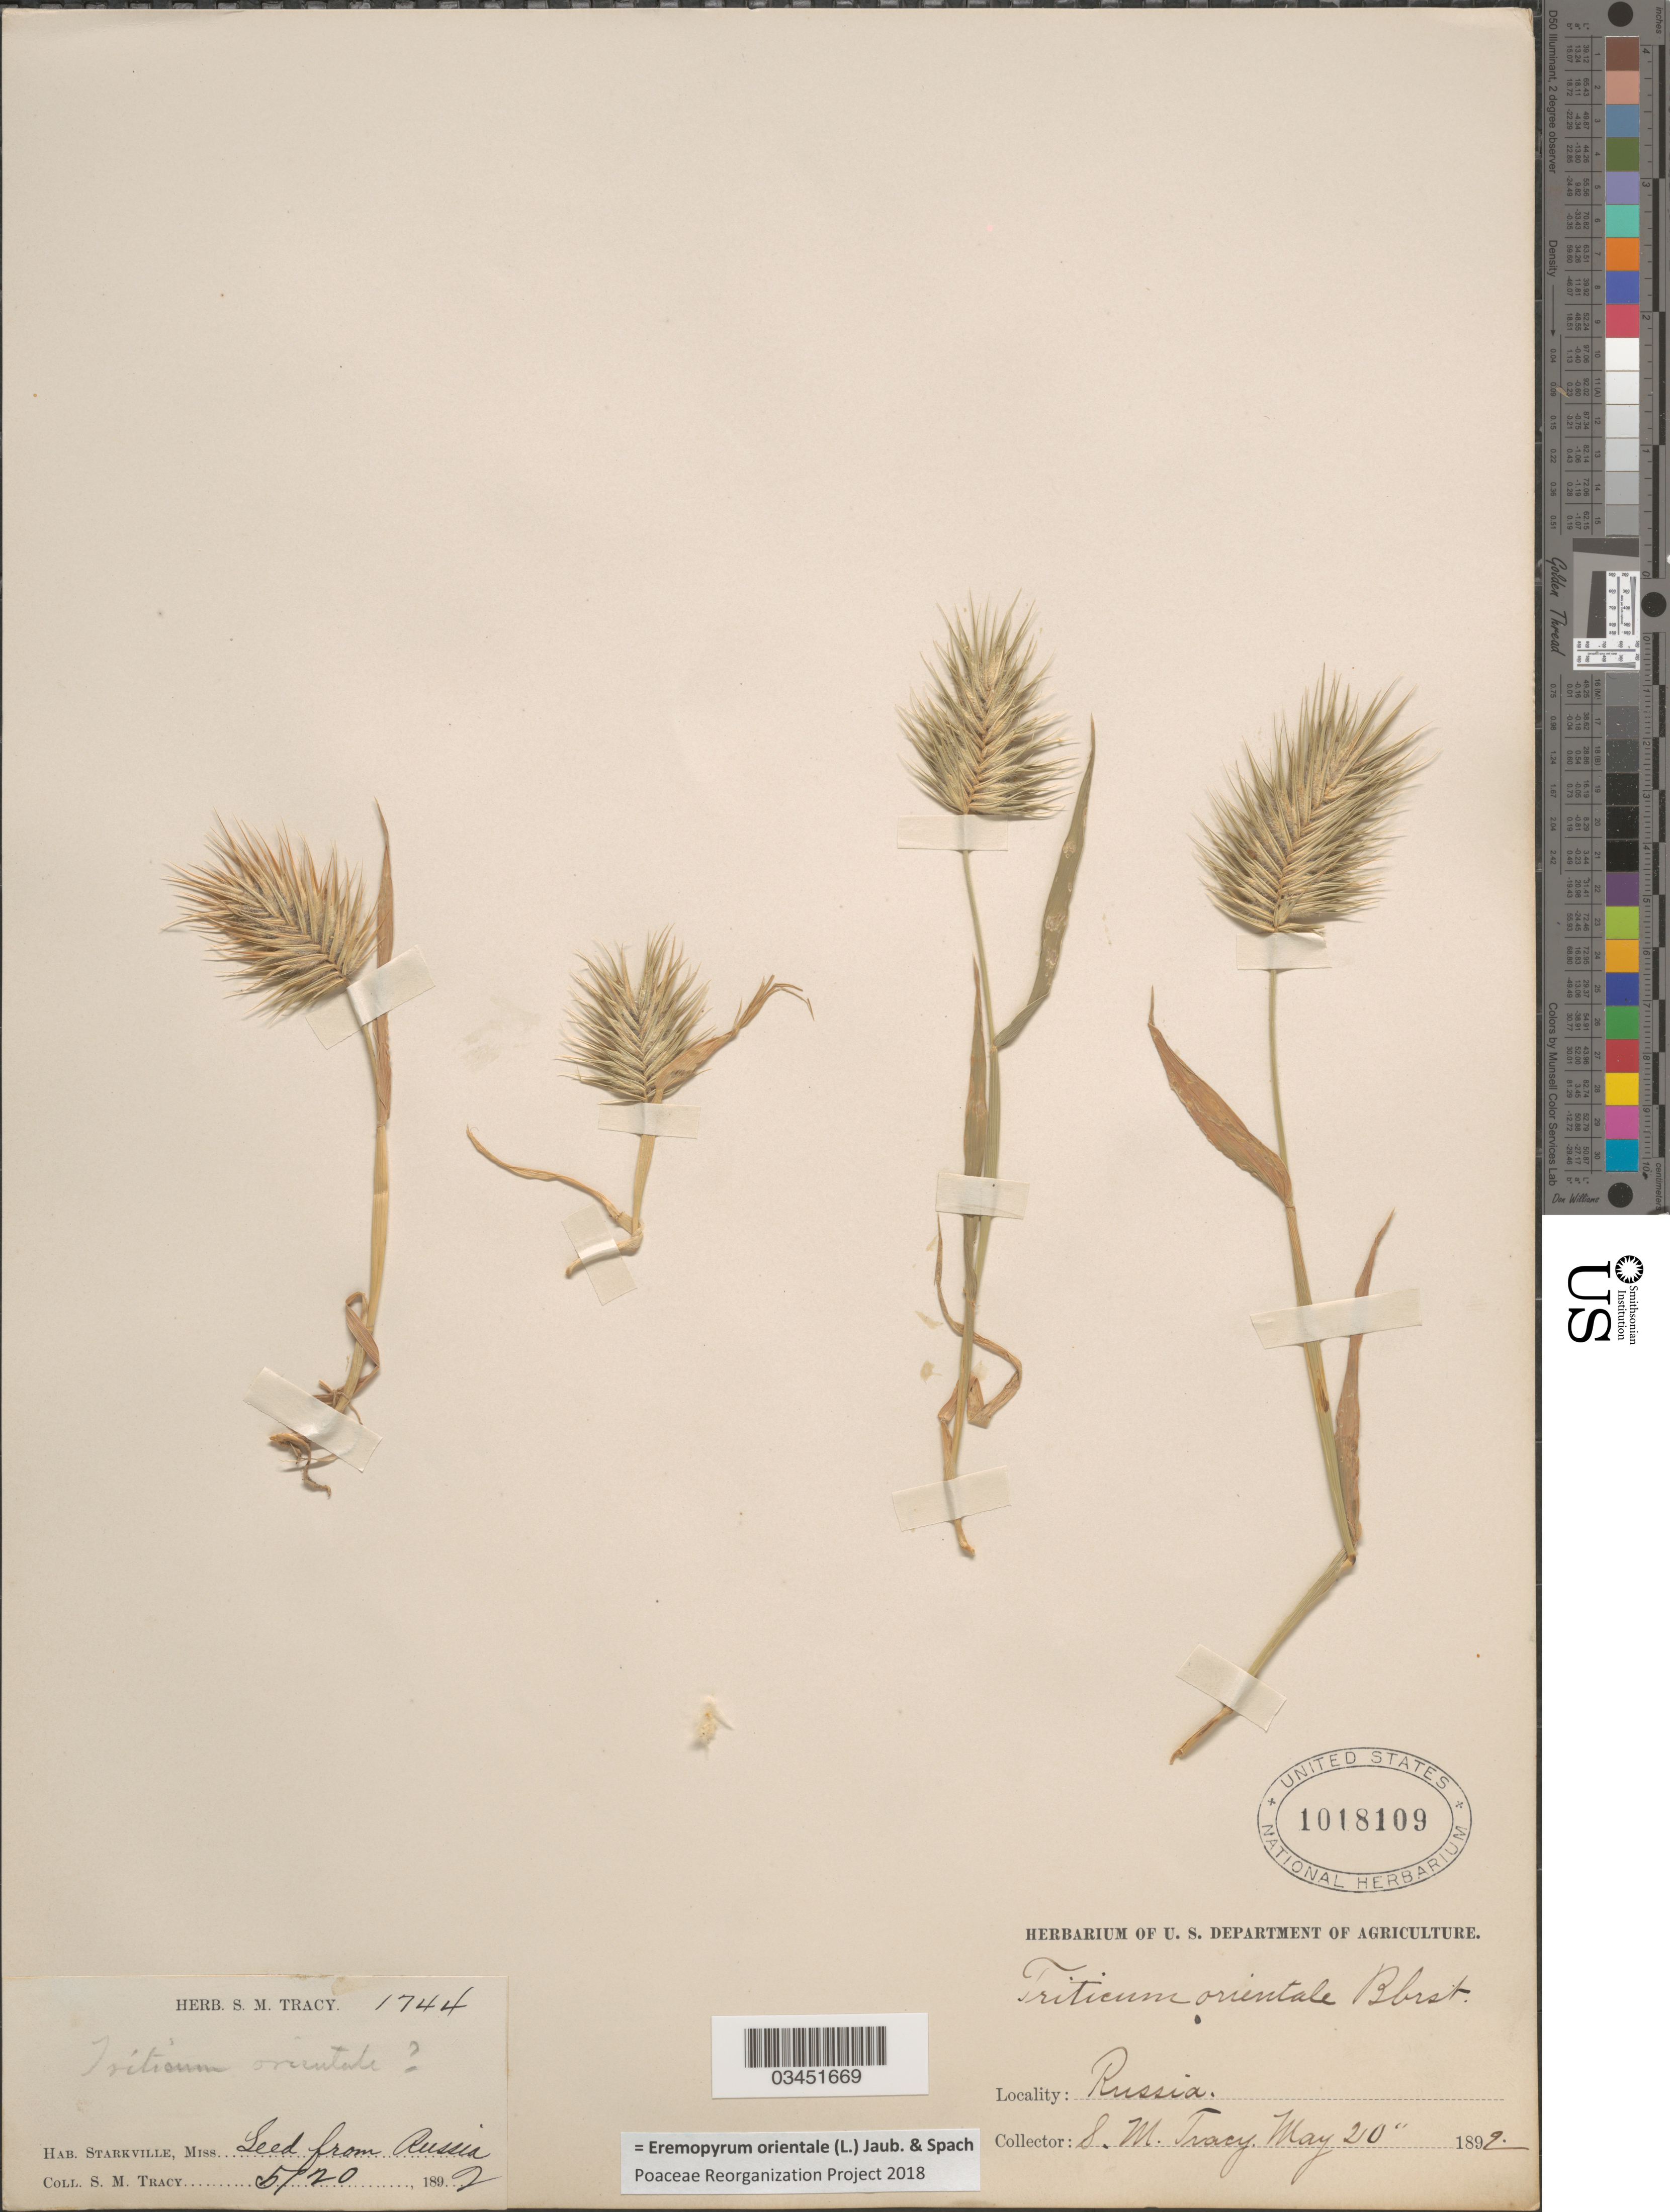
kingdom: Plantae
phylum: Tracheophyta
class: Liliopsida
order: Poales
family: Poaceae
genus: Eremopyrum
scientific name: Eremopyrum orientale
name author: (L.) Jaub. & Spach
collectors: S. M. Tracy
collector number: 1744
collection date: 1892-05-20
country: United States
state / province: Mississippi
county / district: Oktibbeha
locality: Starkville.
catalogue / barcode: US 1018109